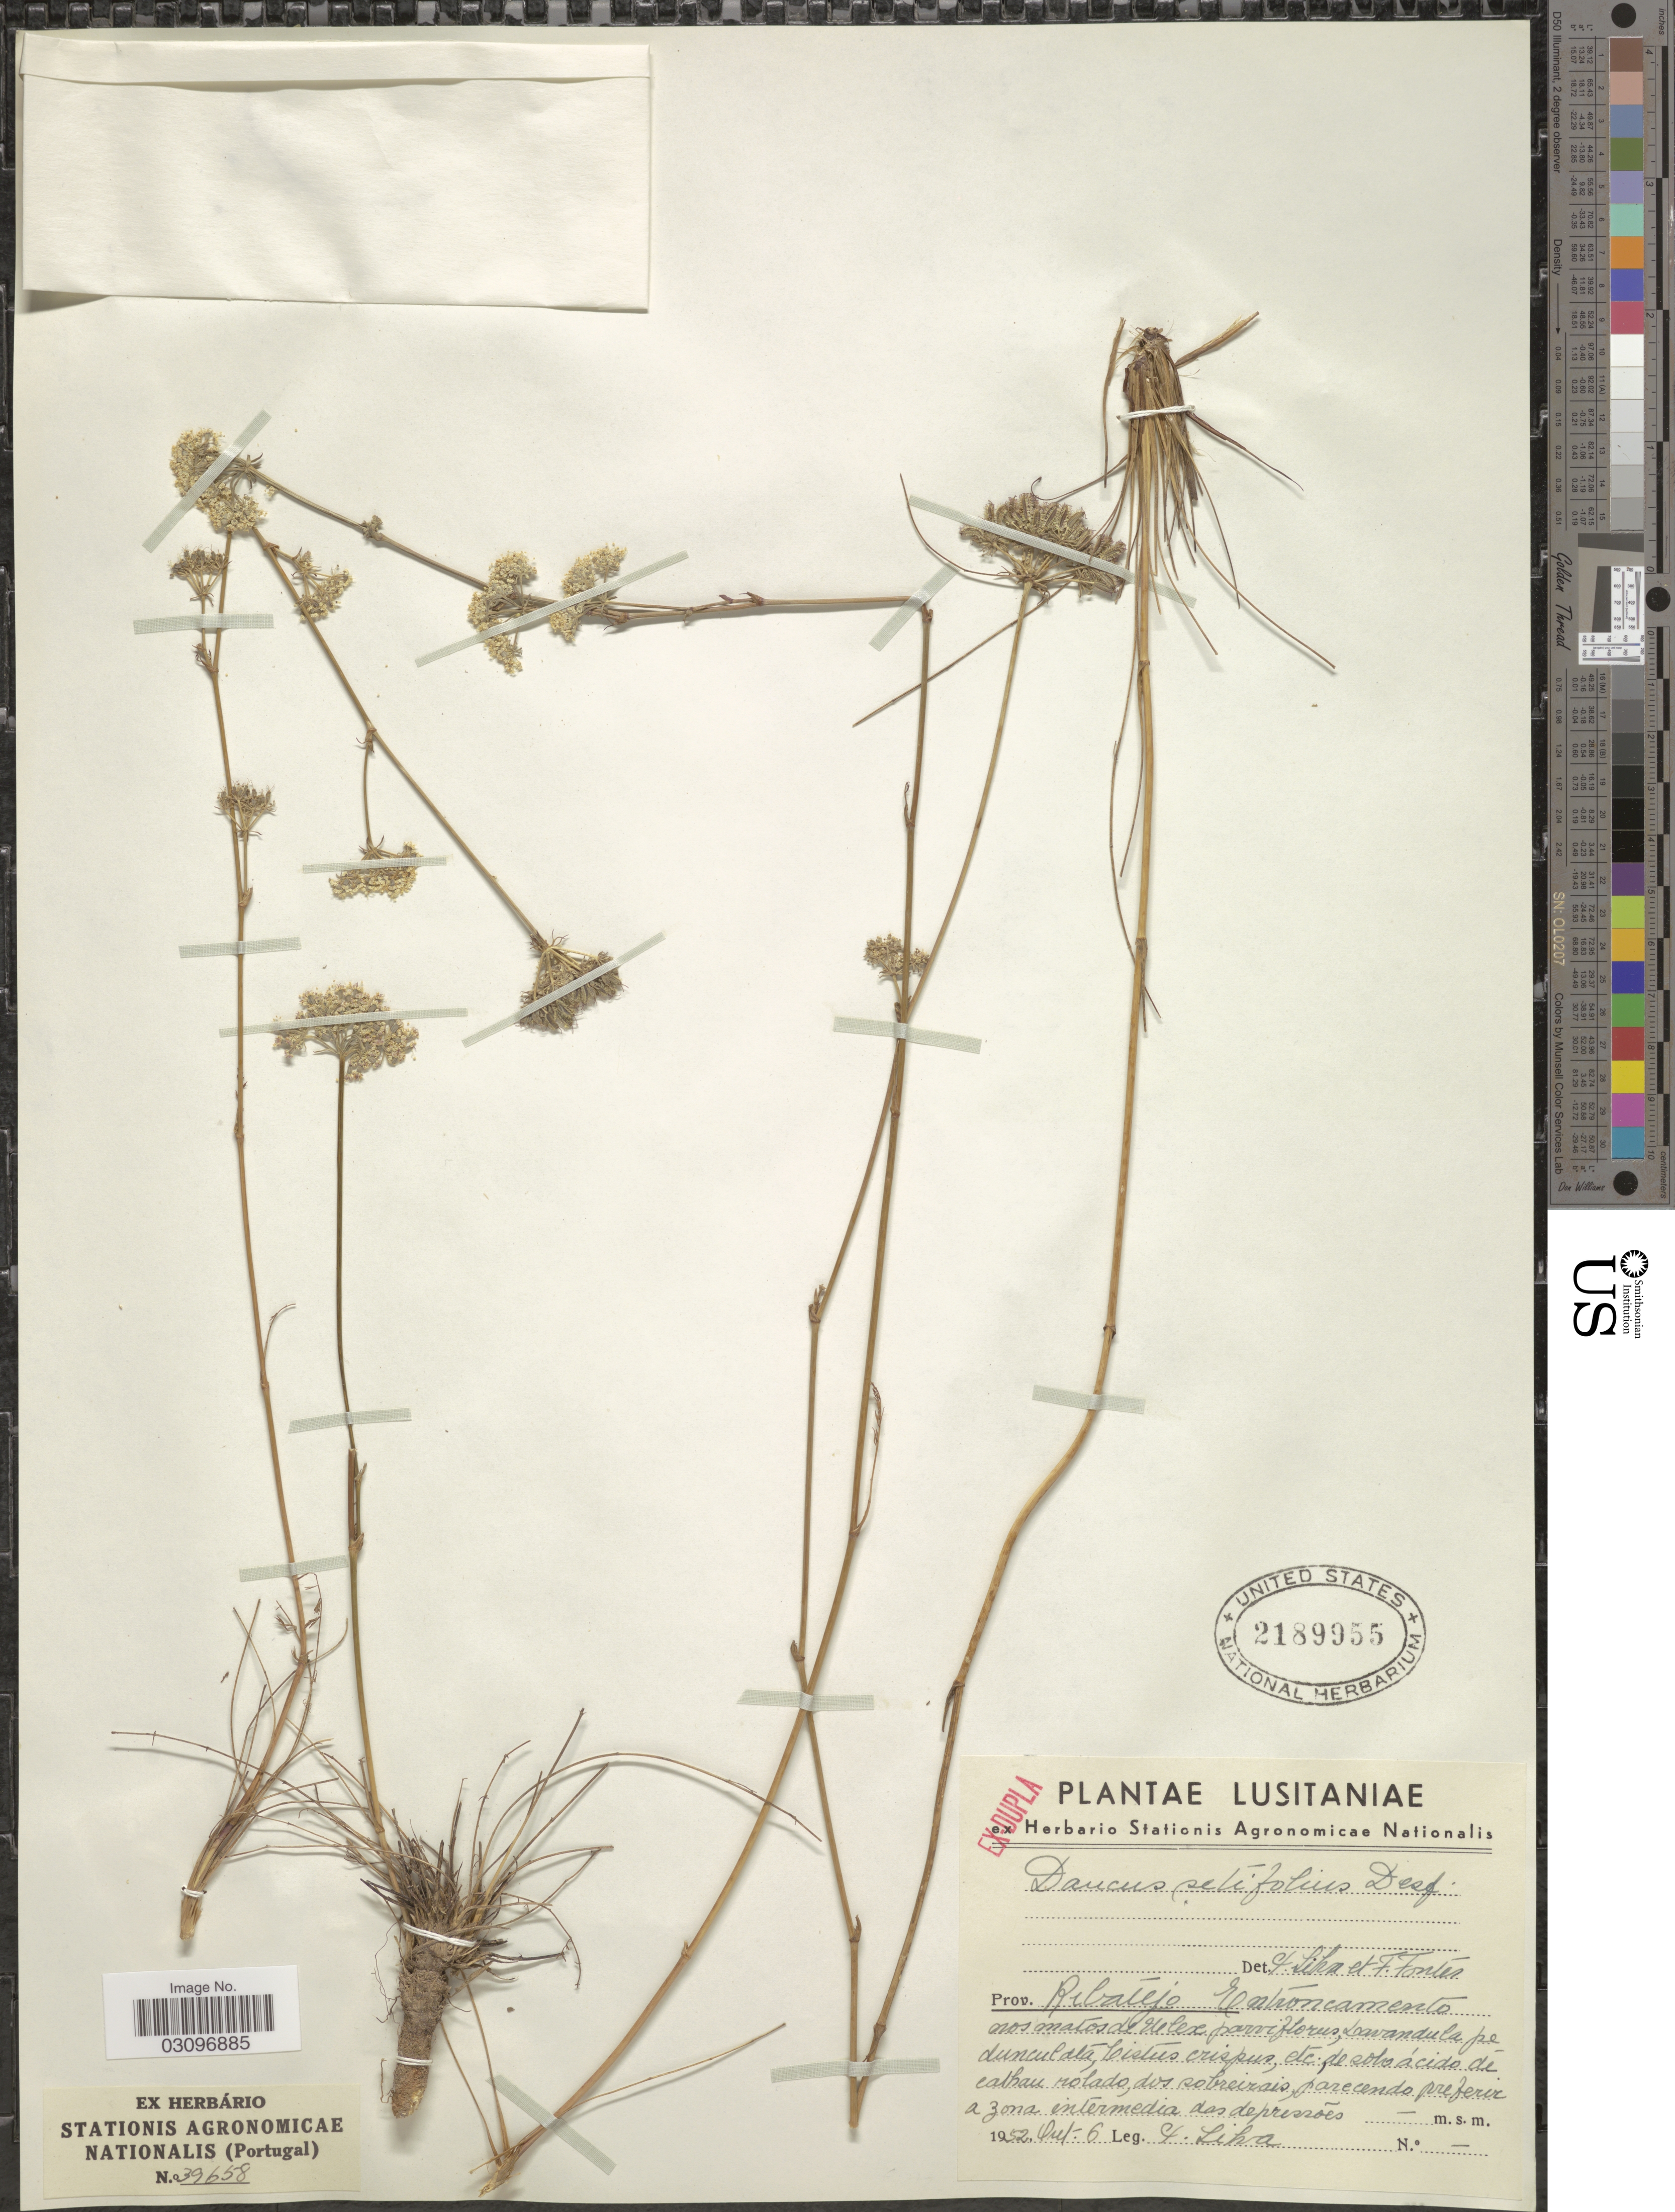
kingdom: Plantae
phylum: Tracheophyta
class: Magnoliopsida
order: Apiales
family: Apiaceae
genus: Daucus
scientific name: Daucus setifolius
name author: Desf.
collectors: Y. Liha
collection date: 1952-10-06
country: Portugal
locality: Lusitaniae. Prov. Ribatejo Entroncamento nos matos de Uelex [interpreted].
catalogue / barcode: US 2189955